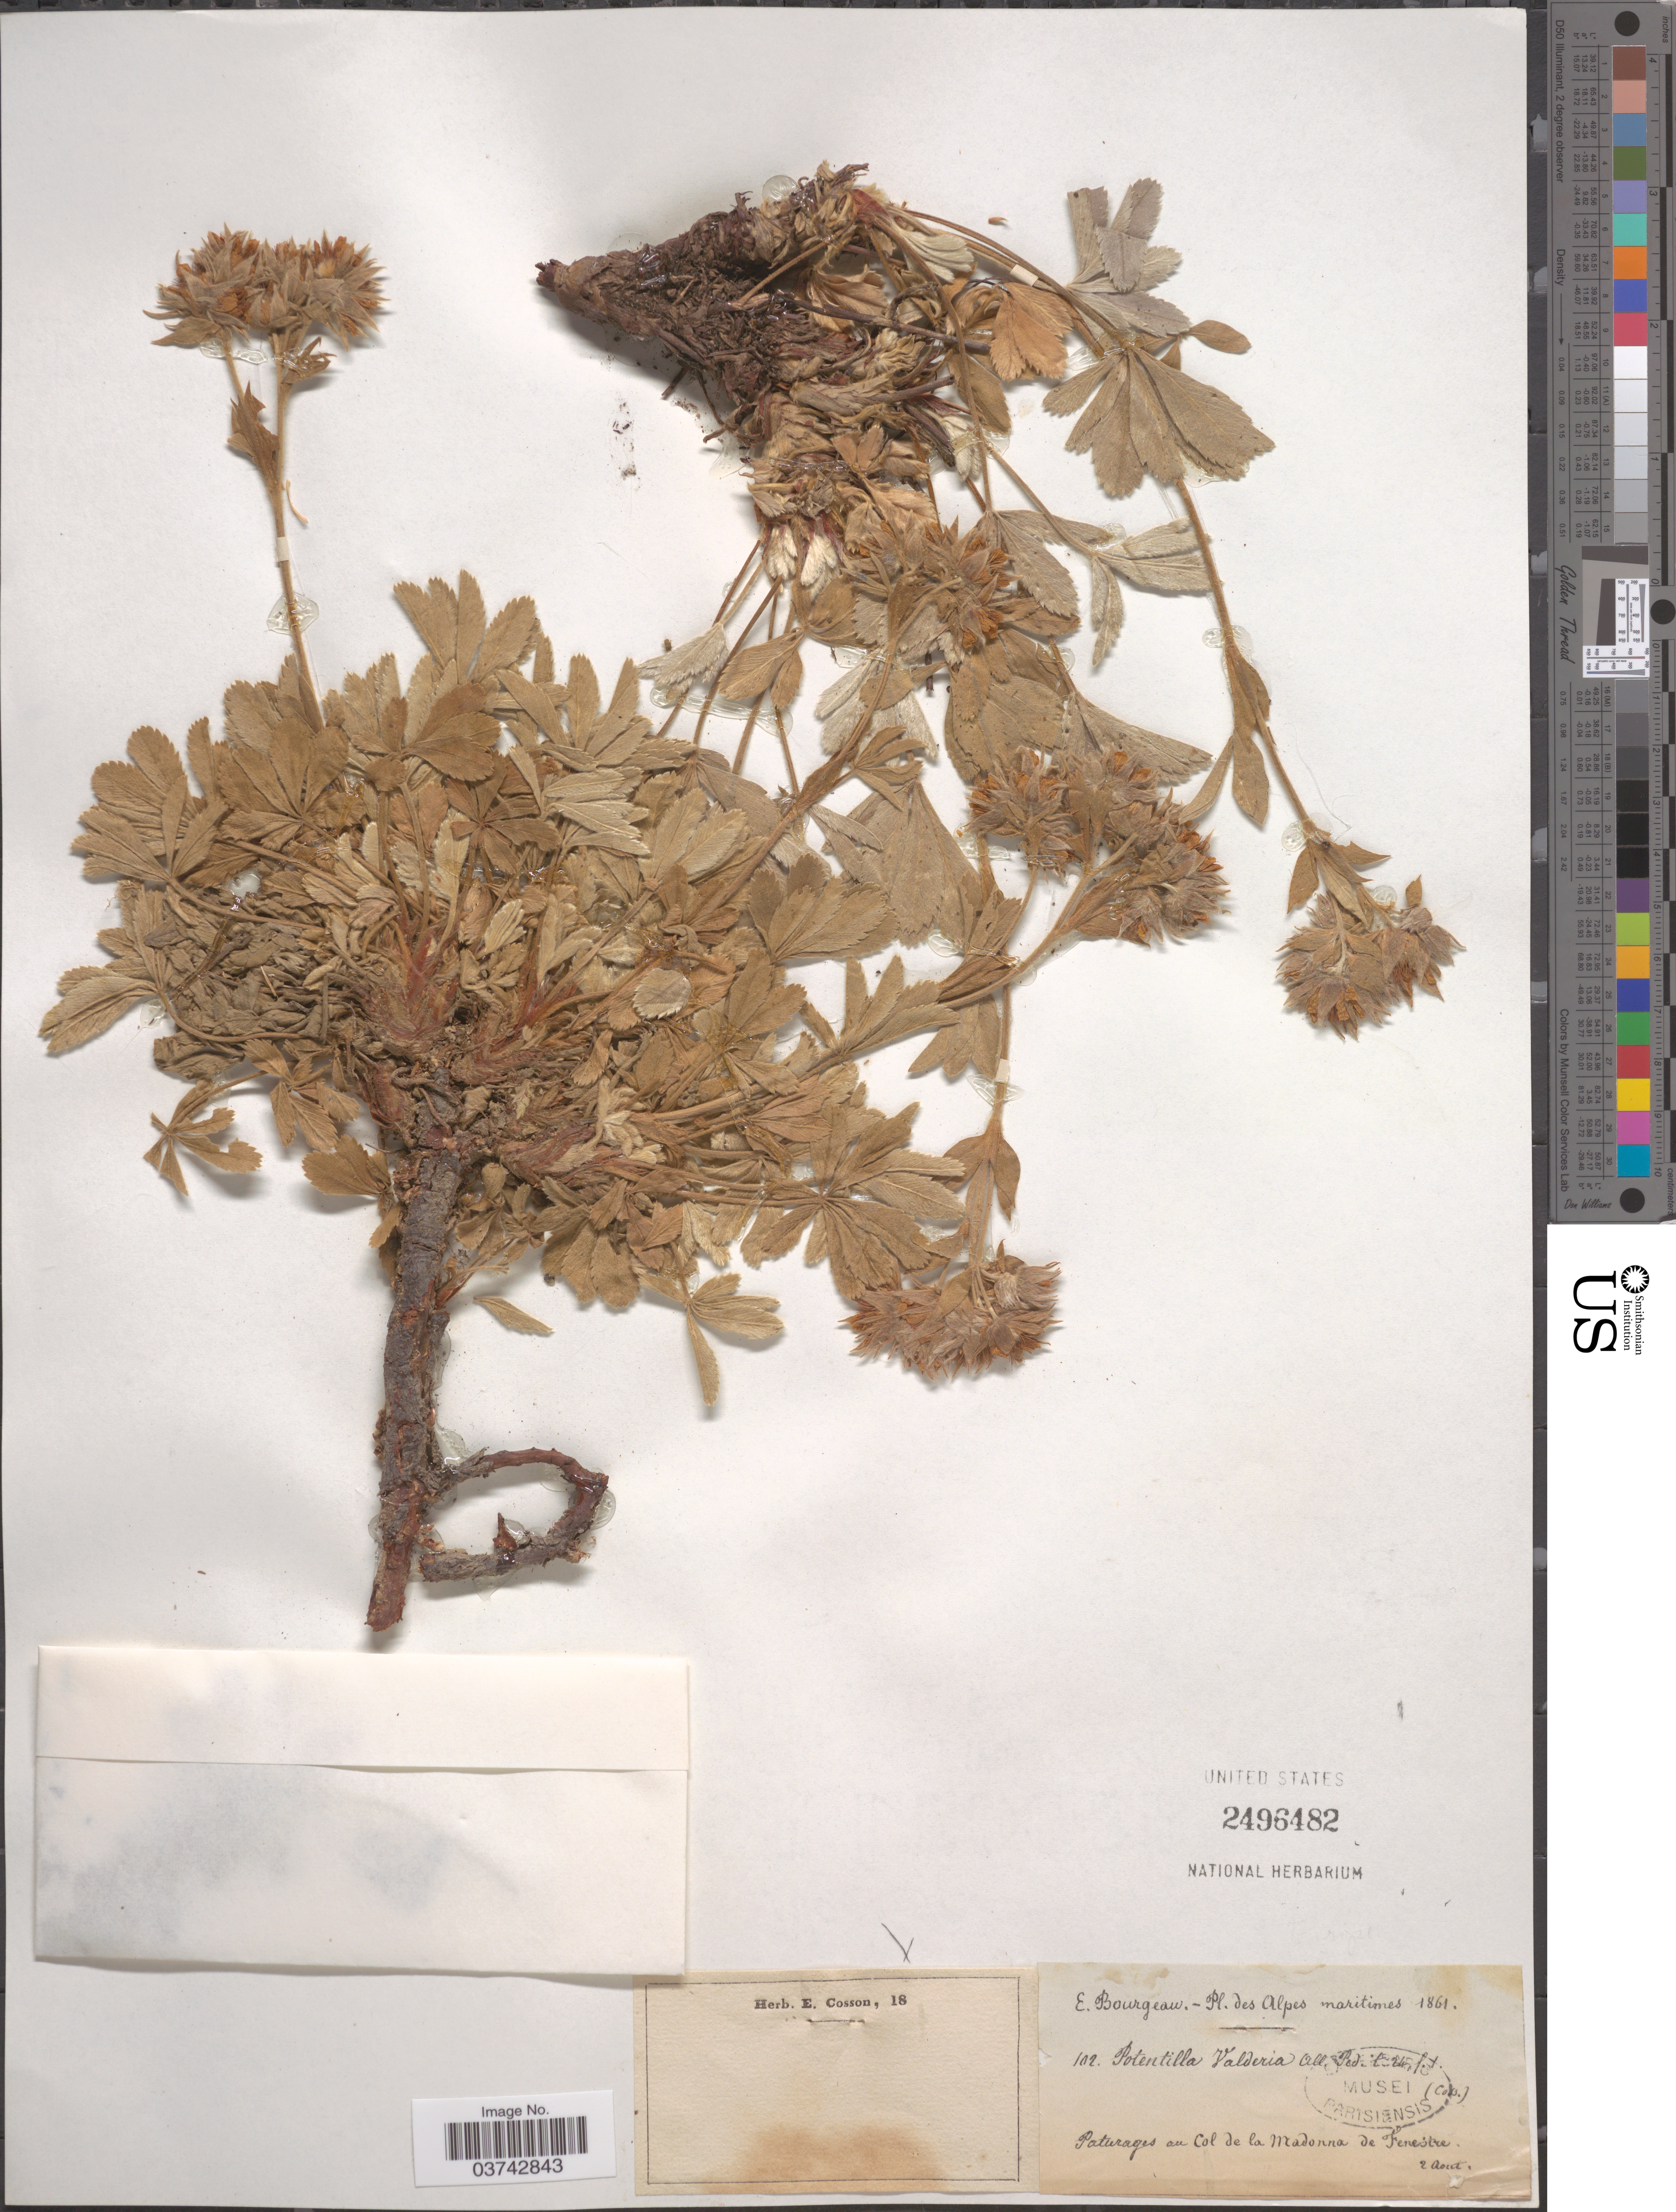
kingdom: Plantae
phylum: Tracheophyta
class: Magnoliopsida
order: Rosales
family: Rosaceae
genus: Potentilla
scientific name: Potentilla valderia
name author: L.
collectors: E. Bourgeau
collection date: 1861-08-02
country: France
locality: Alpes Maritimes. Paturages au Col de la Madonna de Fenestre.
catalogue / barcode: US 2496482